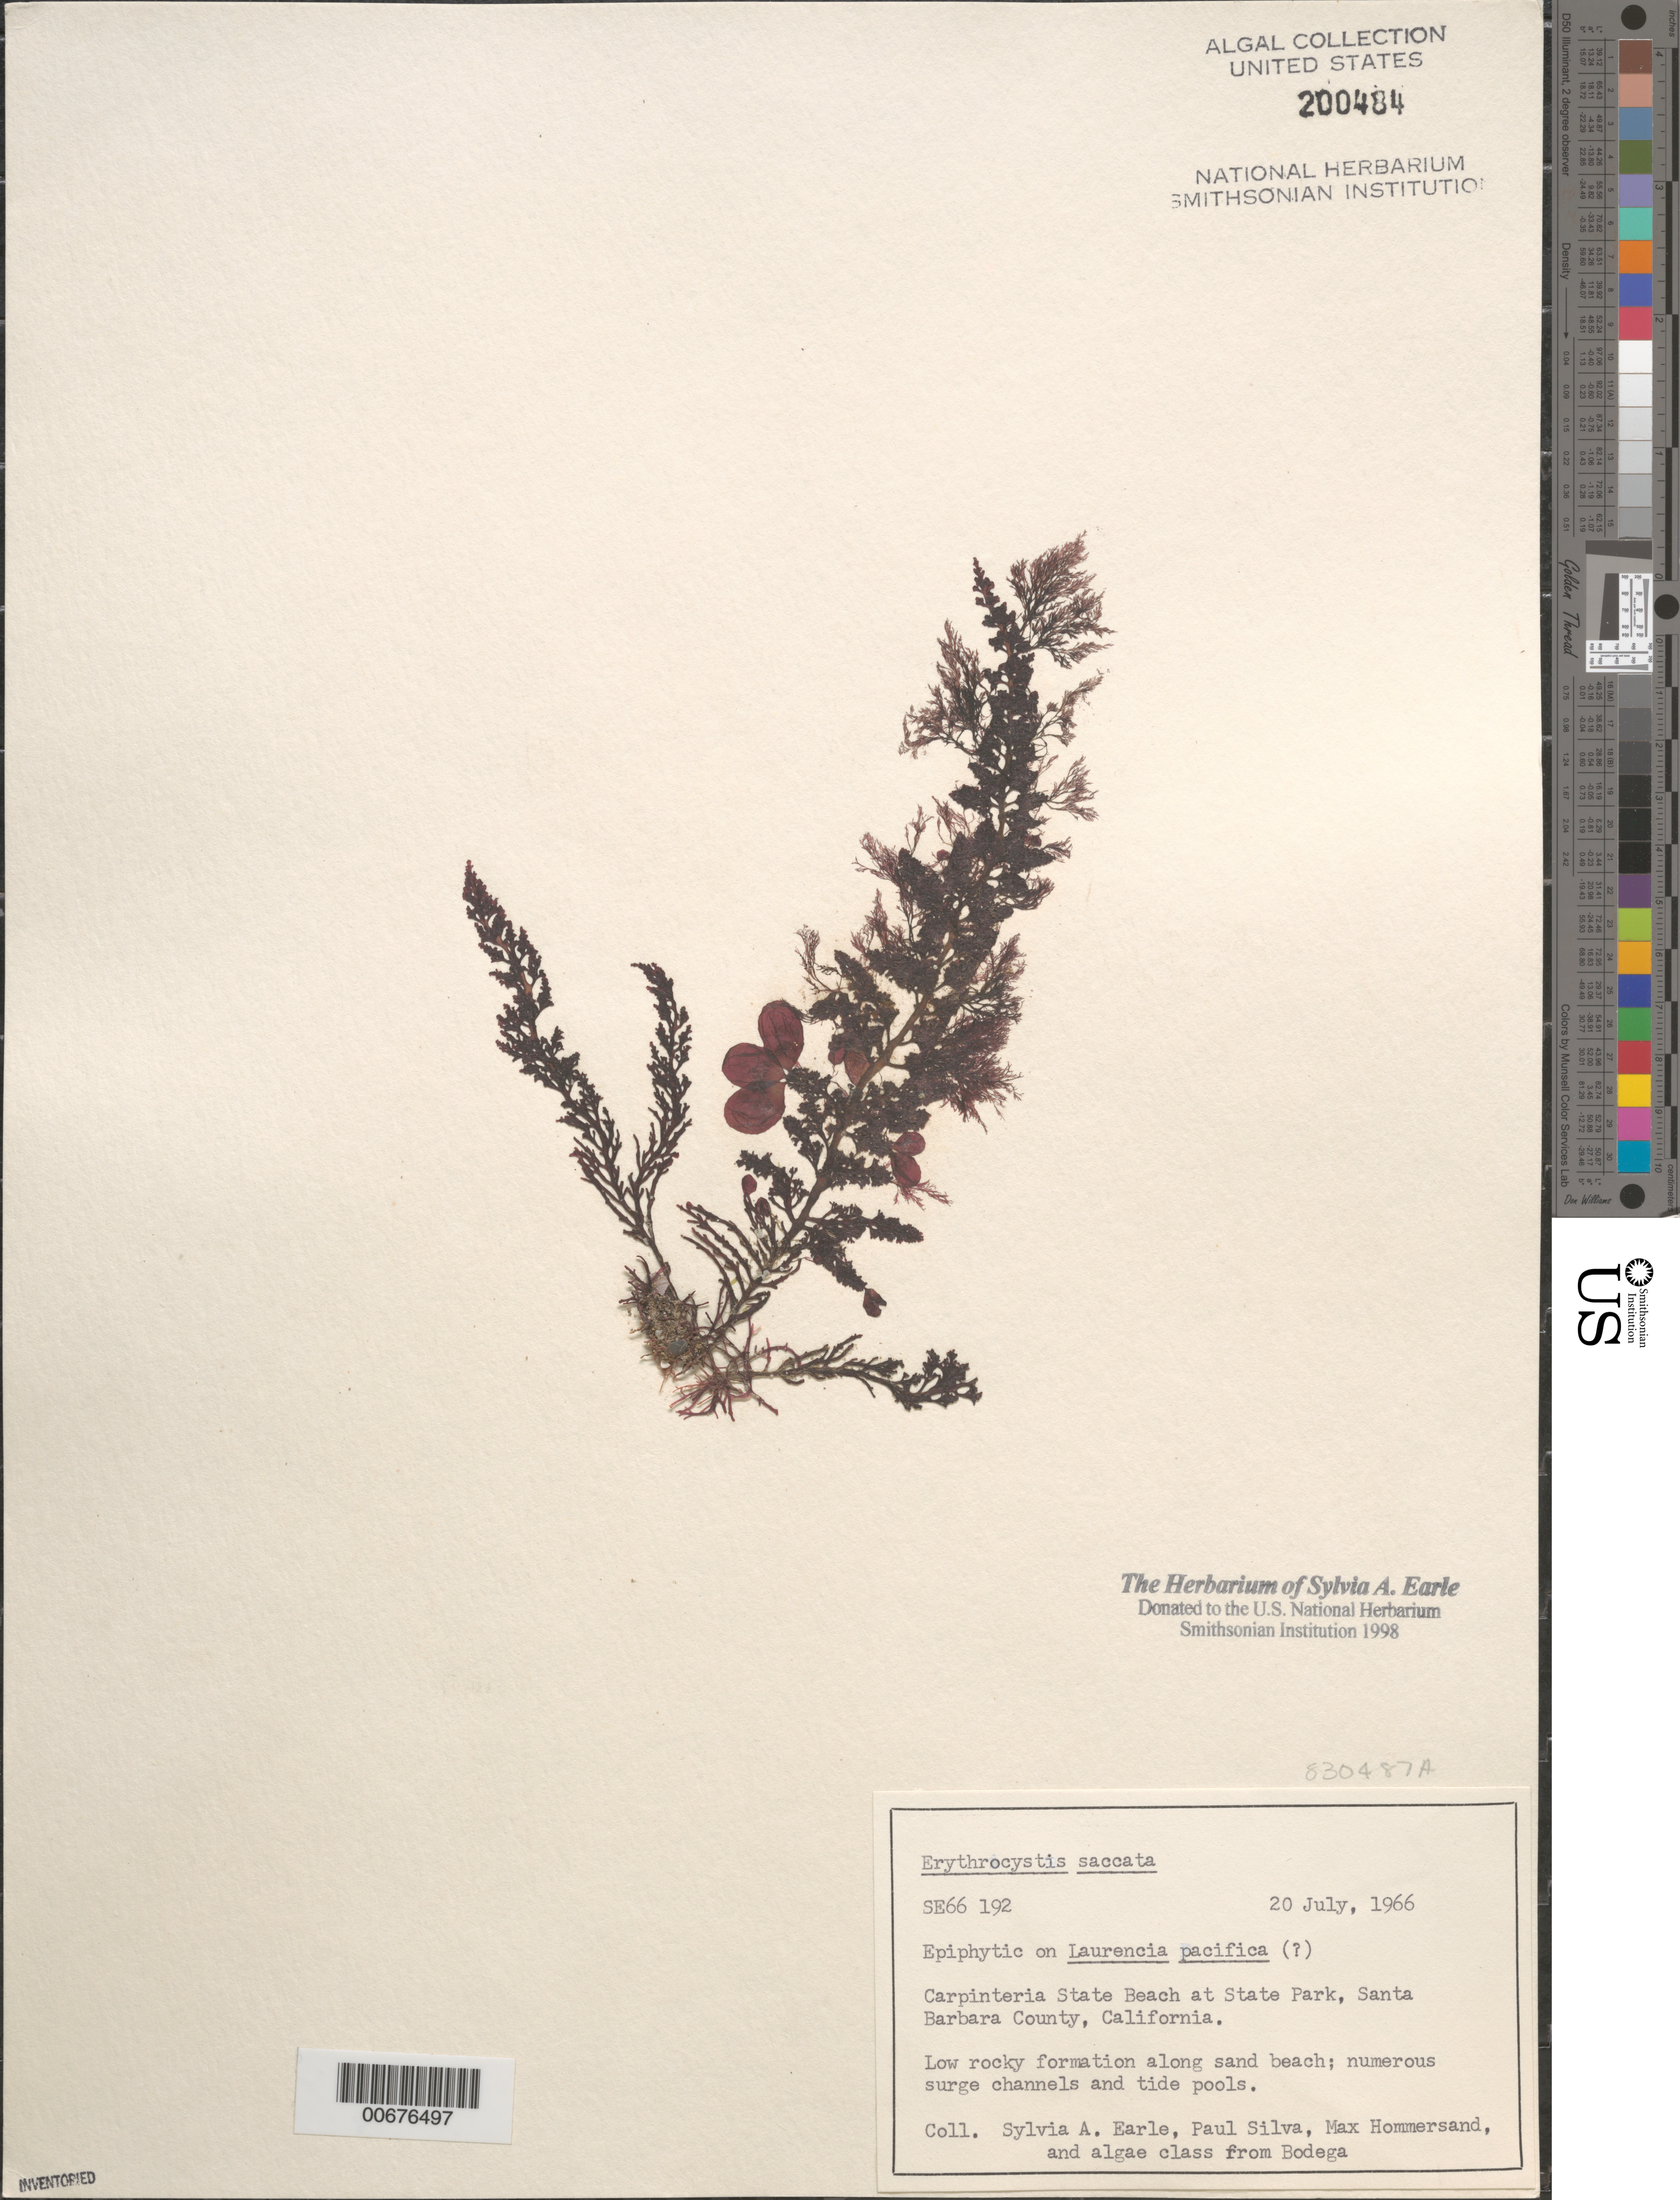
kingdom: Plantae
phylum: Rhodophyta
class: Florideophyceae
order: Ceramiales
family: Rhodomelaceae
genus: Erythrocystis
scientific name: Erythrocystis saccata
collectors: S. A. Earle, P. C. Silva, M. H. Hommersand & Bodega Algae Class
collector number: SE 66192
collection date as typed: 20 Jul 1966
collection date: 1966-07-20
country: United States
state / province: California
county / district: Santa Barbara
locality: Carpinteria State Beach, State Park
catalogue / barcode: US 200484